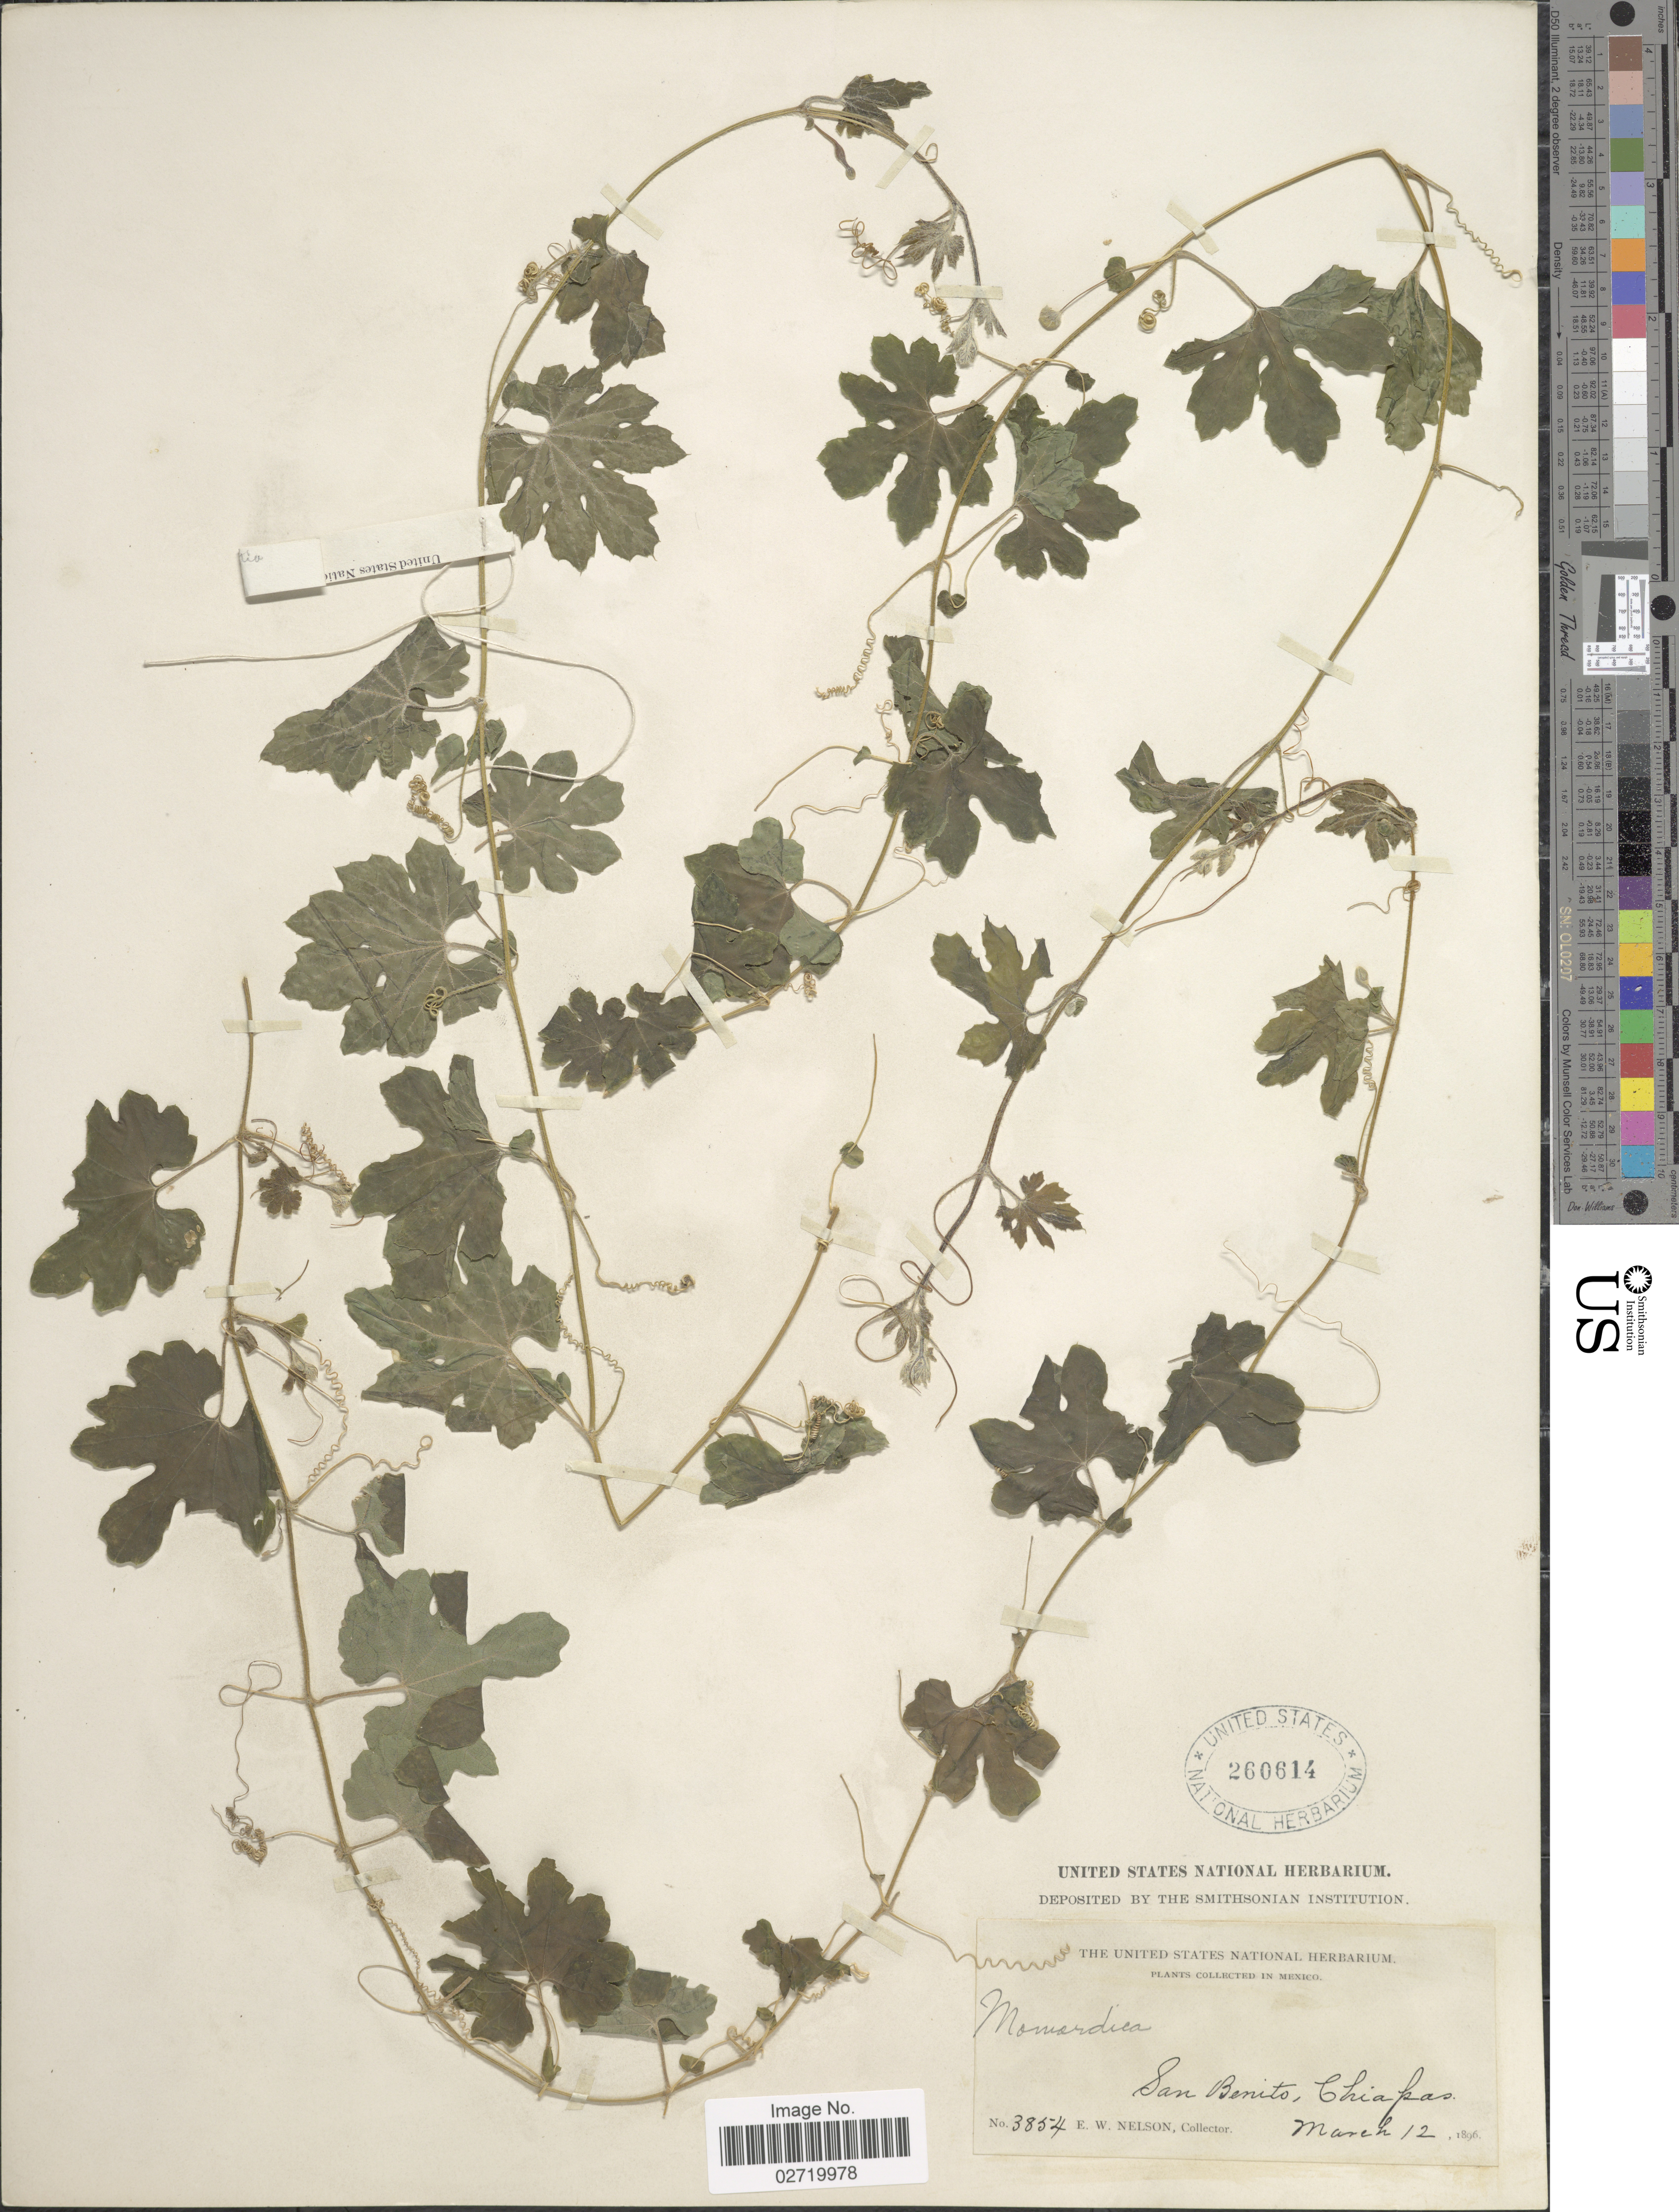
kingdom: Plantae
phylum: Tracheophyta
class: Magnoliopsida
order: Cucurbitales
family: Cucurbitaceae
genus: Momordica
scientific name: Momordica charantia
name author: L.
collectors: E. W. Nelson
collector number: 3854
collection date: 1896-03-12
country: Mexico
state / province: Chiapas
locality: San Benito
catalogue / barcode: US 260614